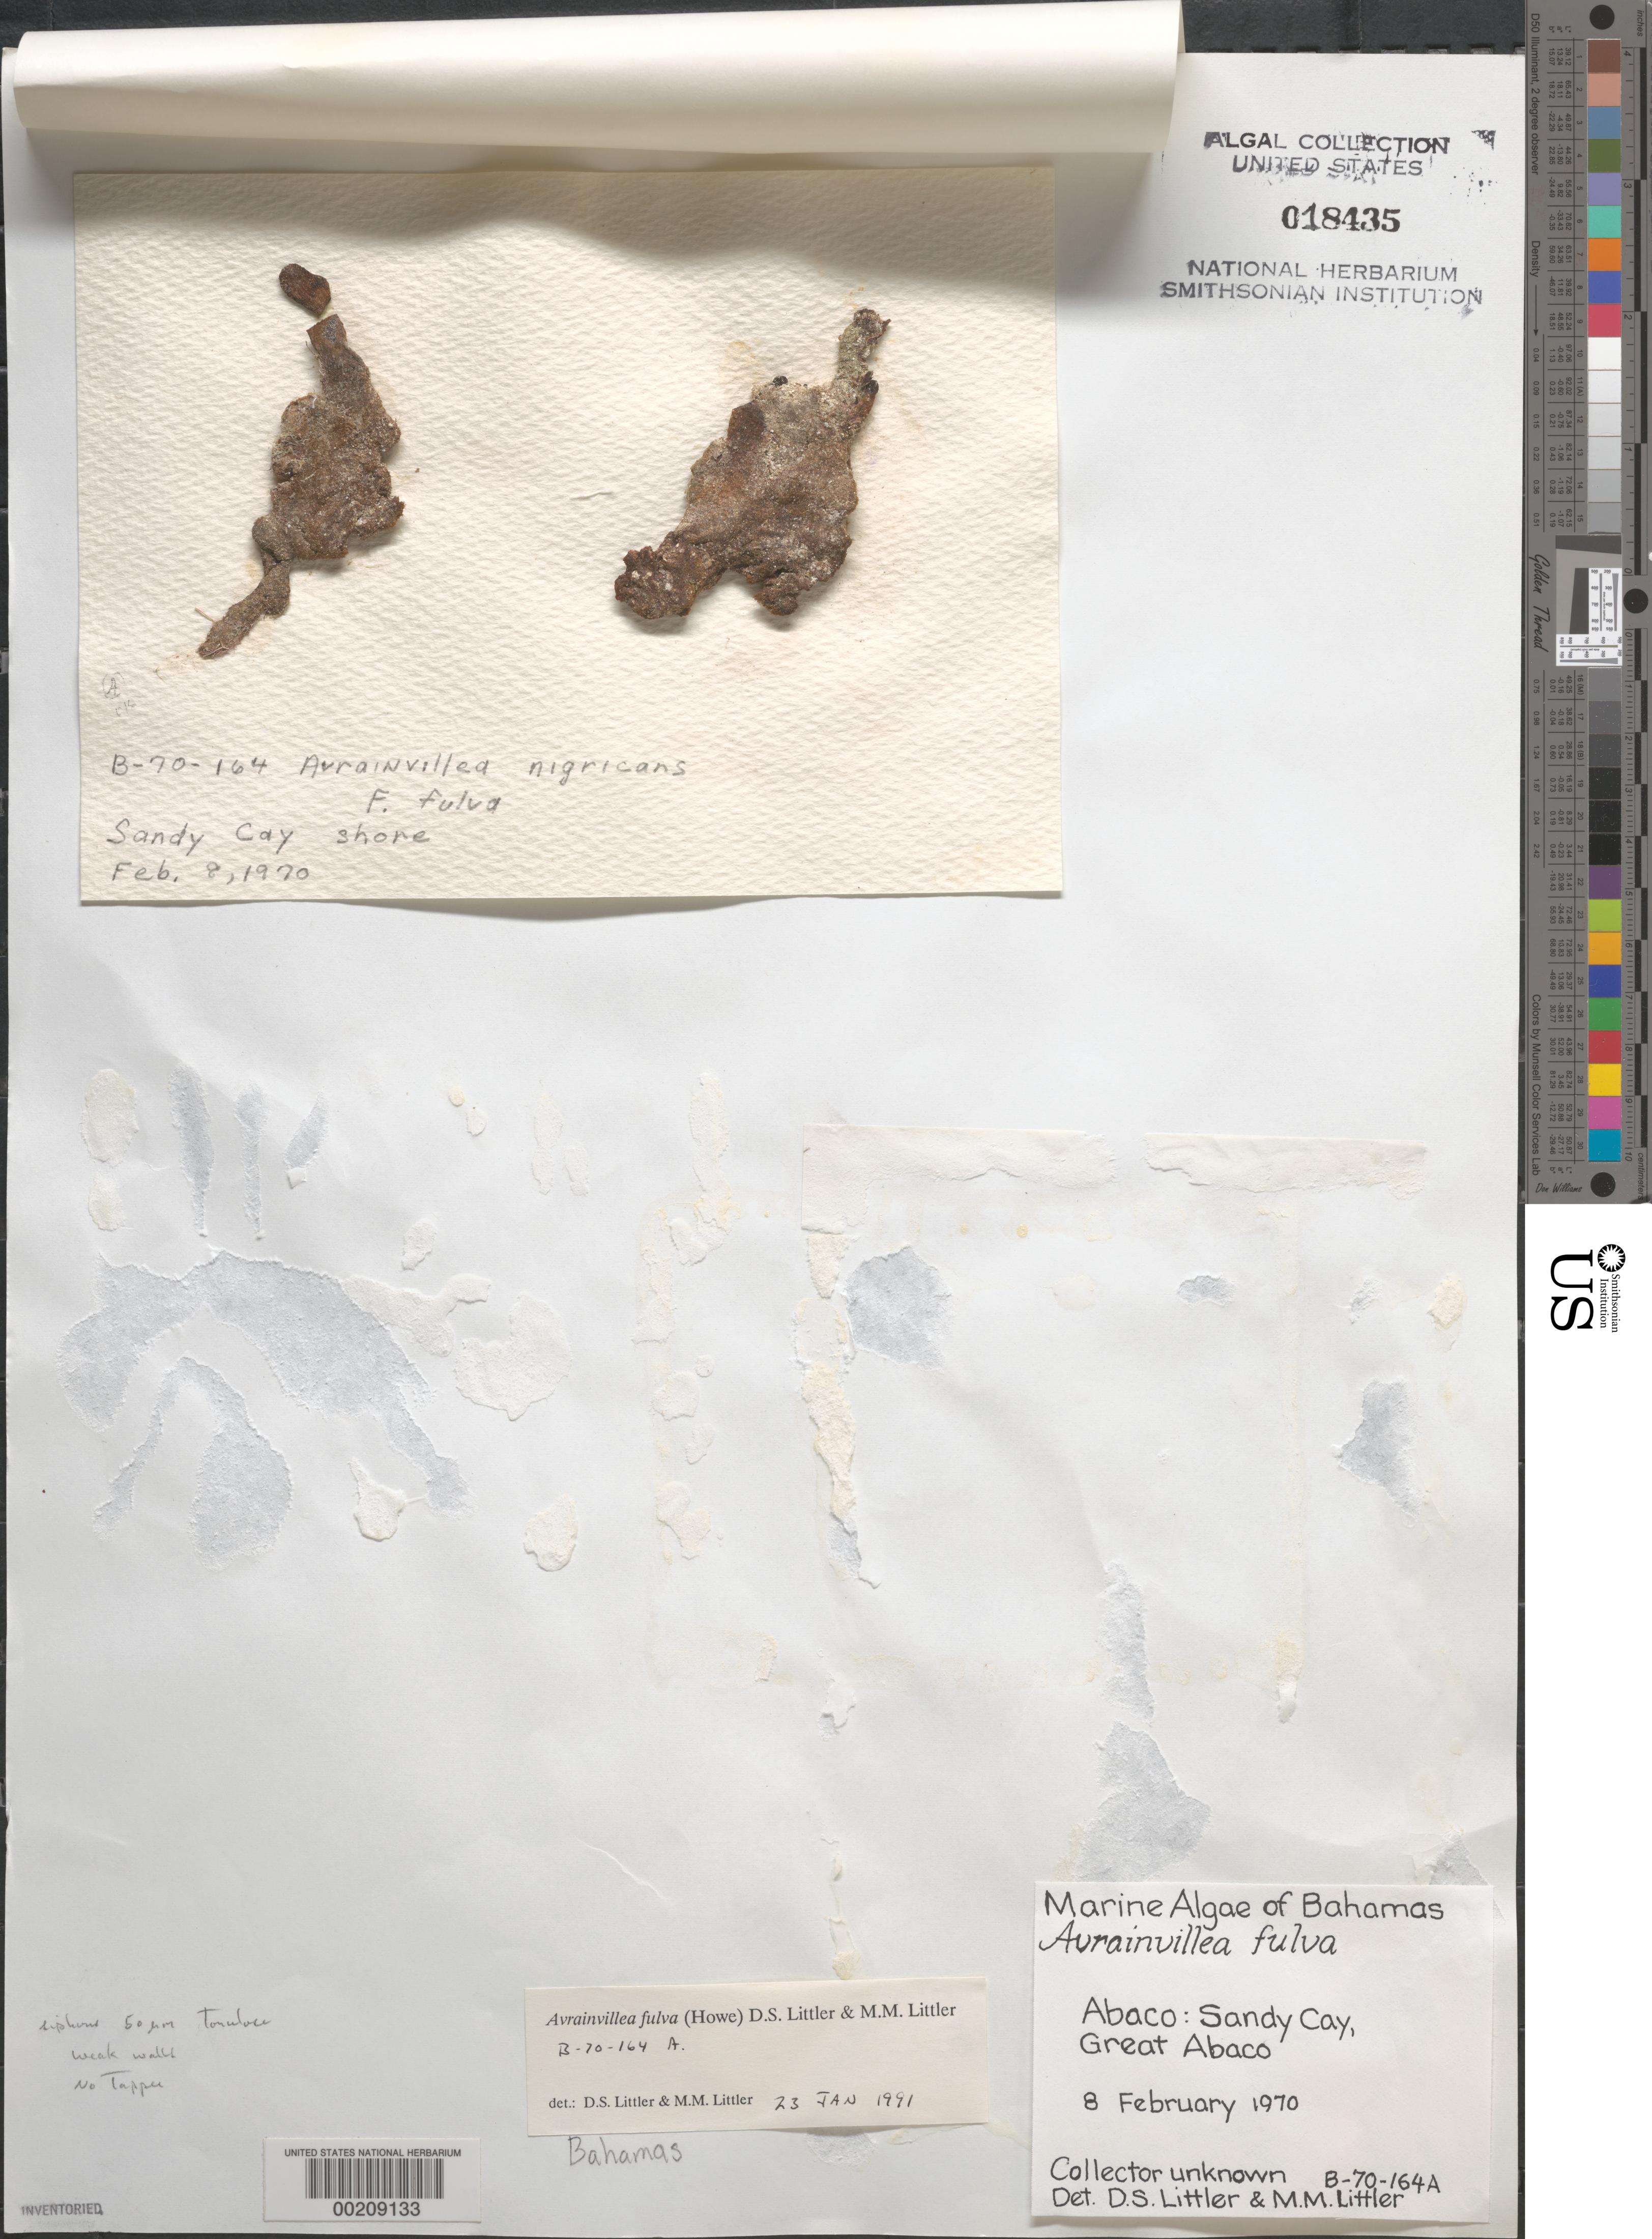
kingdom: Plantae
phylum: Chlorophyta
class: Ulvophyceae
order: Bryopsidales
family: Dichotomosiphonaceae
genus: Avrainvillea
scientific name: Avrainvillea fulva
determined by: Littler, D. S.; Littler, M. M.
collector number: B-70-164a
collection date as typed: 08 Feb 1970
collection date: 1970-02-08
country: Bahamas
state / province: Abaco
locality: Sandy cay, great abaco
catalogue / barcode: US 18435